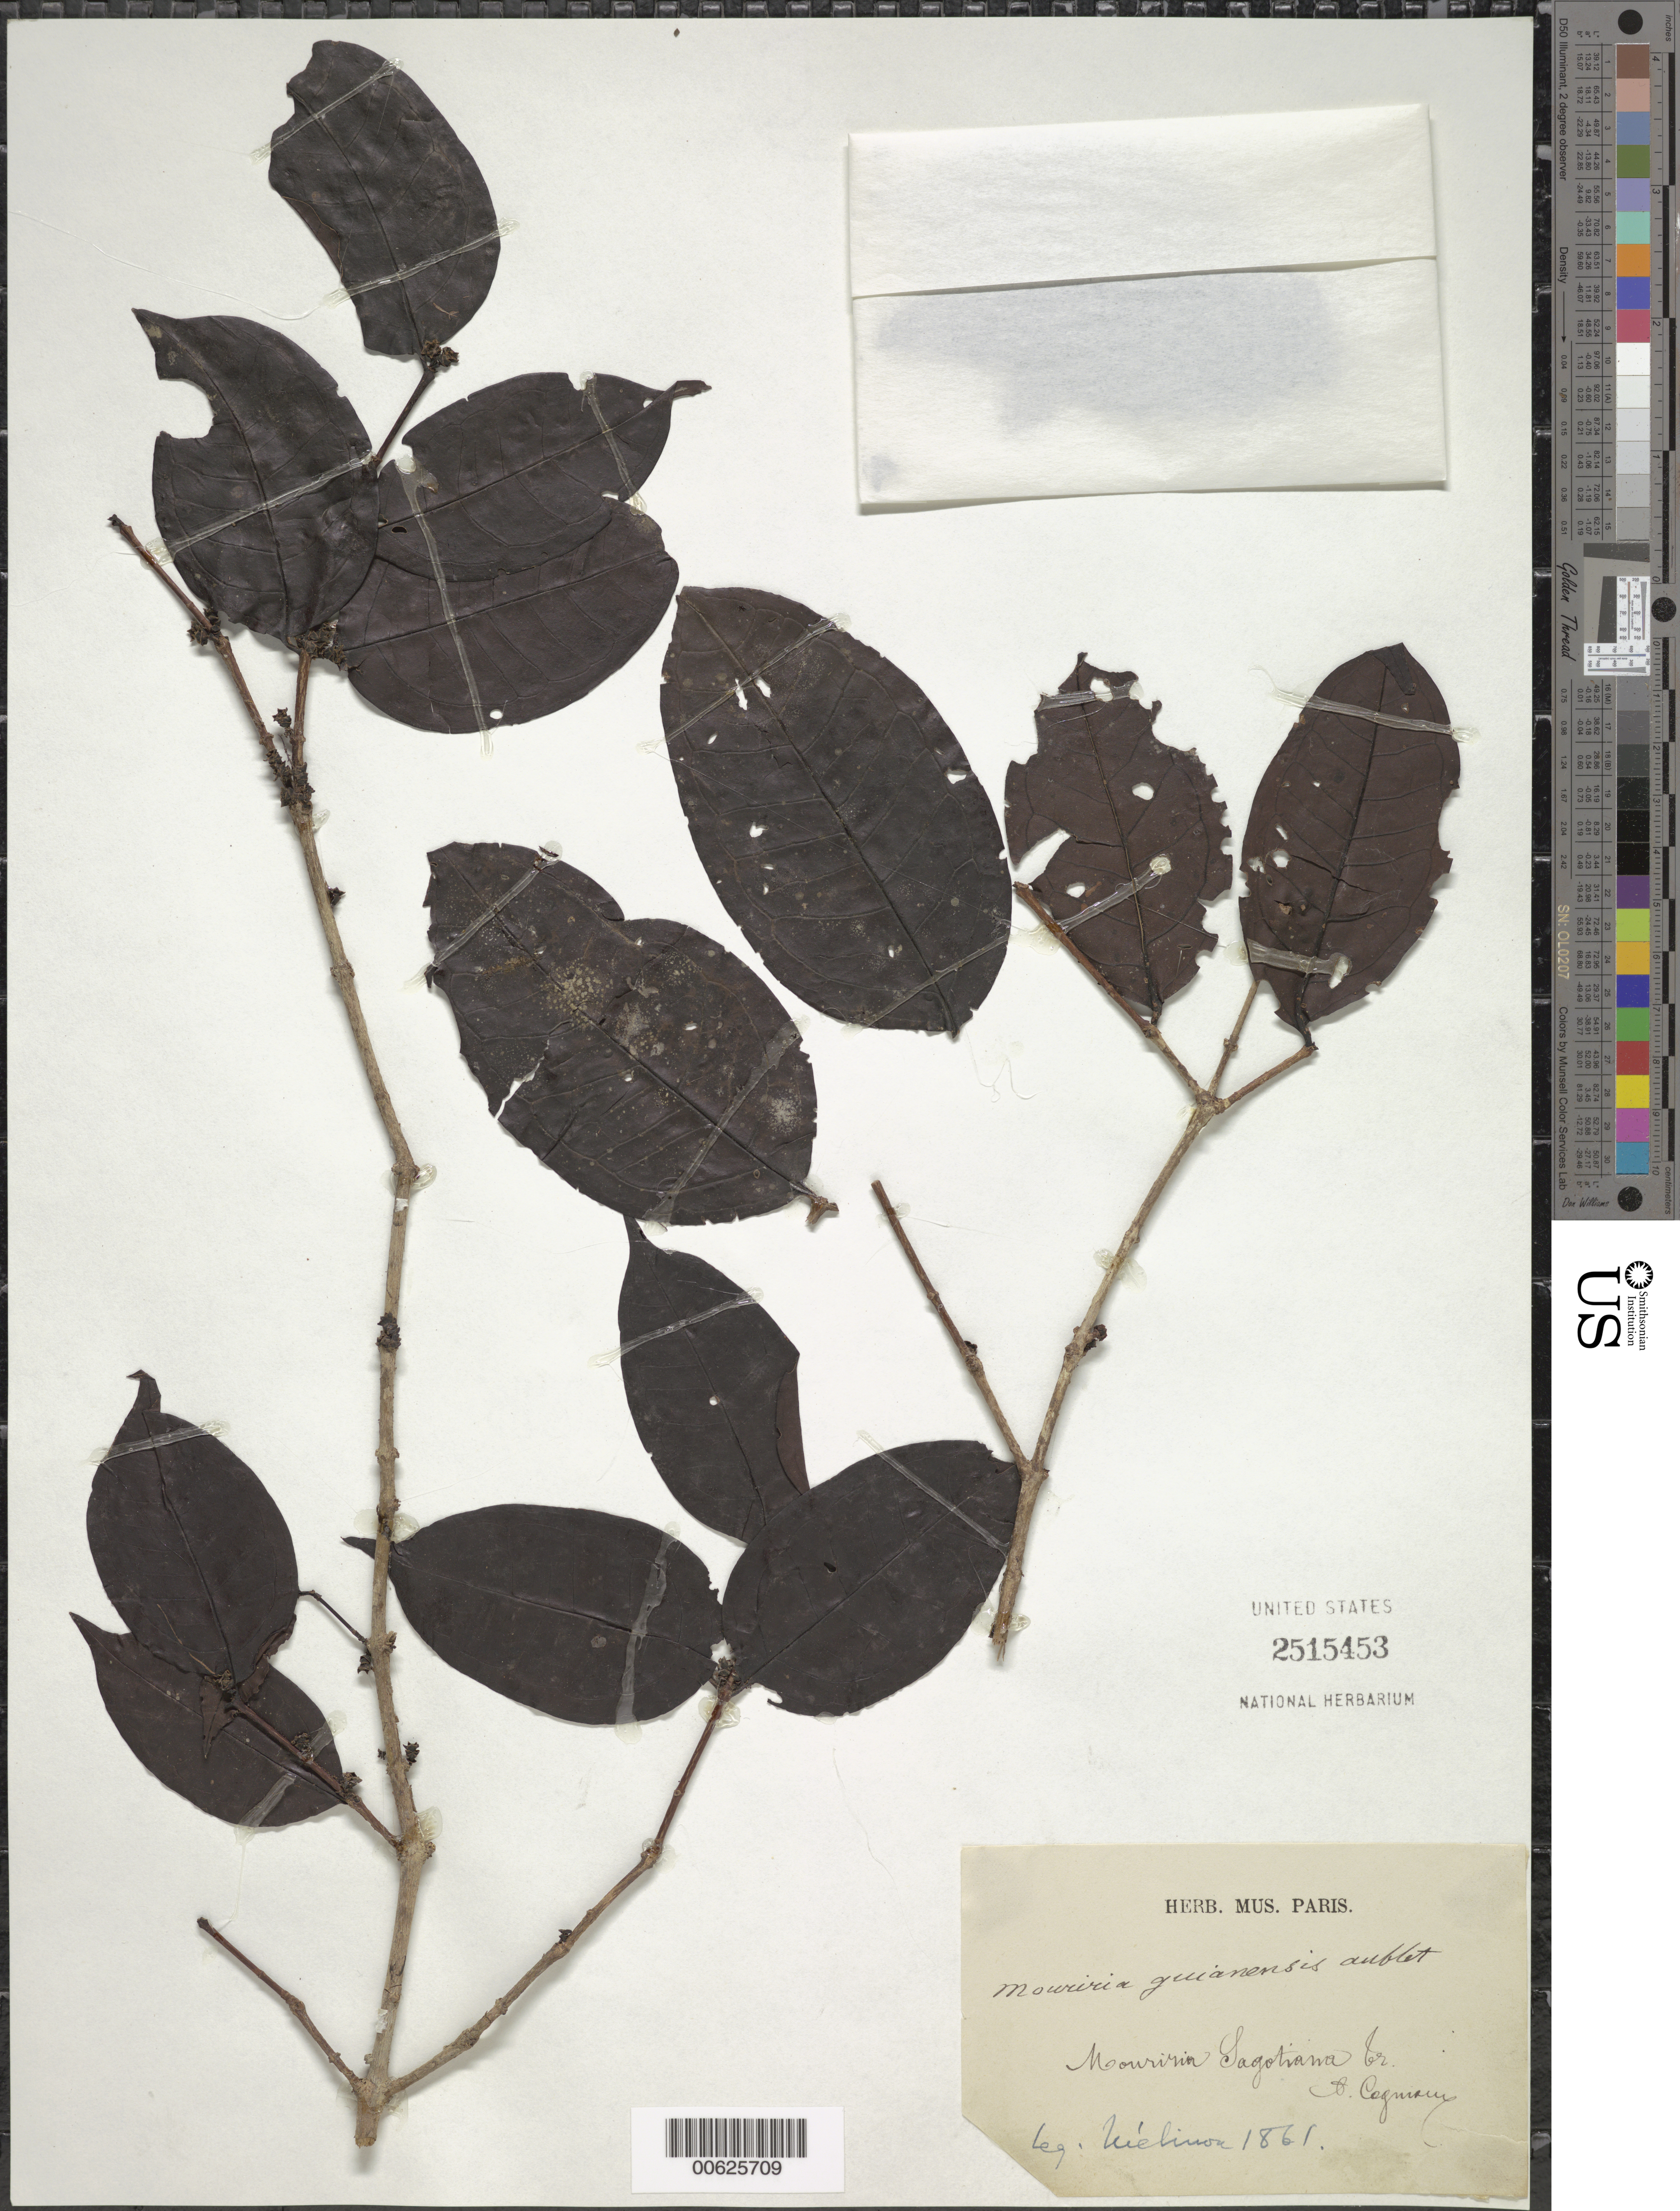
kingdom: Plantae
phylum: Tracheophyta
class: Magnoliopsida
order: Myrtales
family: Melastomataceae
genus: Mouriri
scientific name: Mouriri sagotiana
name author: Triana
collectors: E. Mélinon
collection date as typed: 1861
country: French Guiana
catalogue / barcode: US 2515453